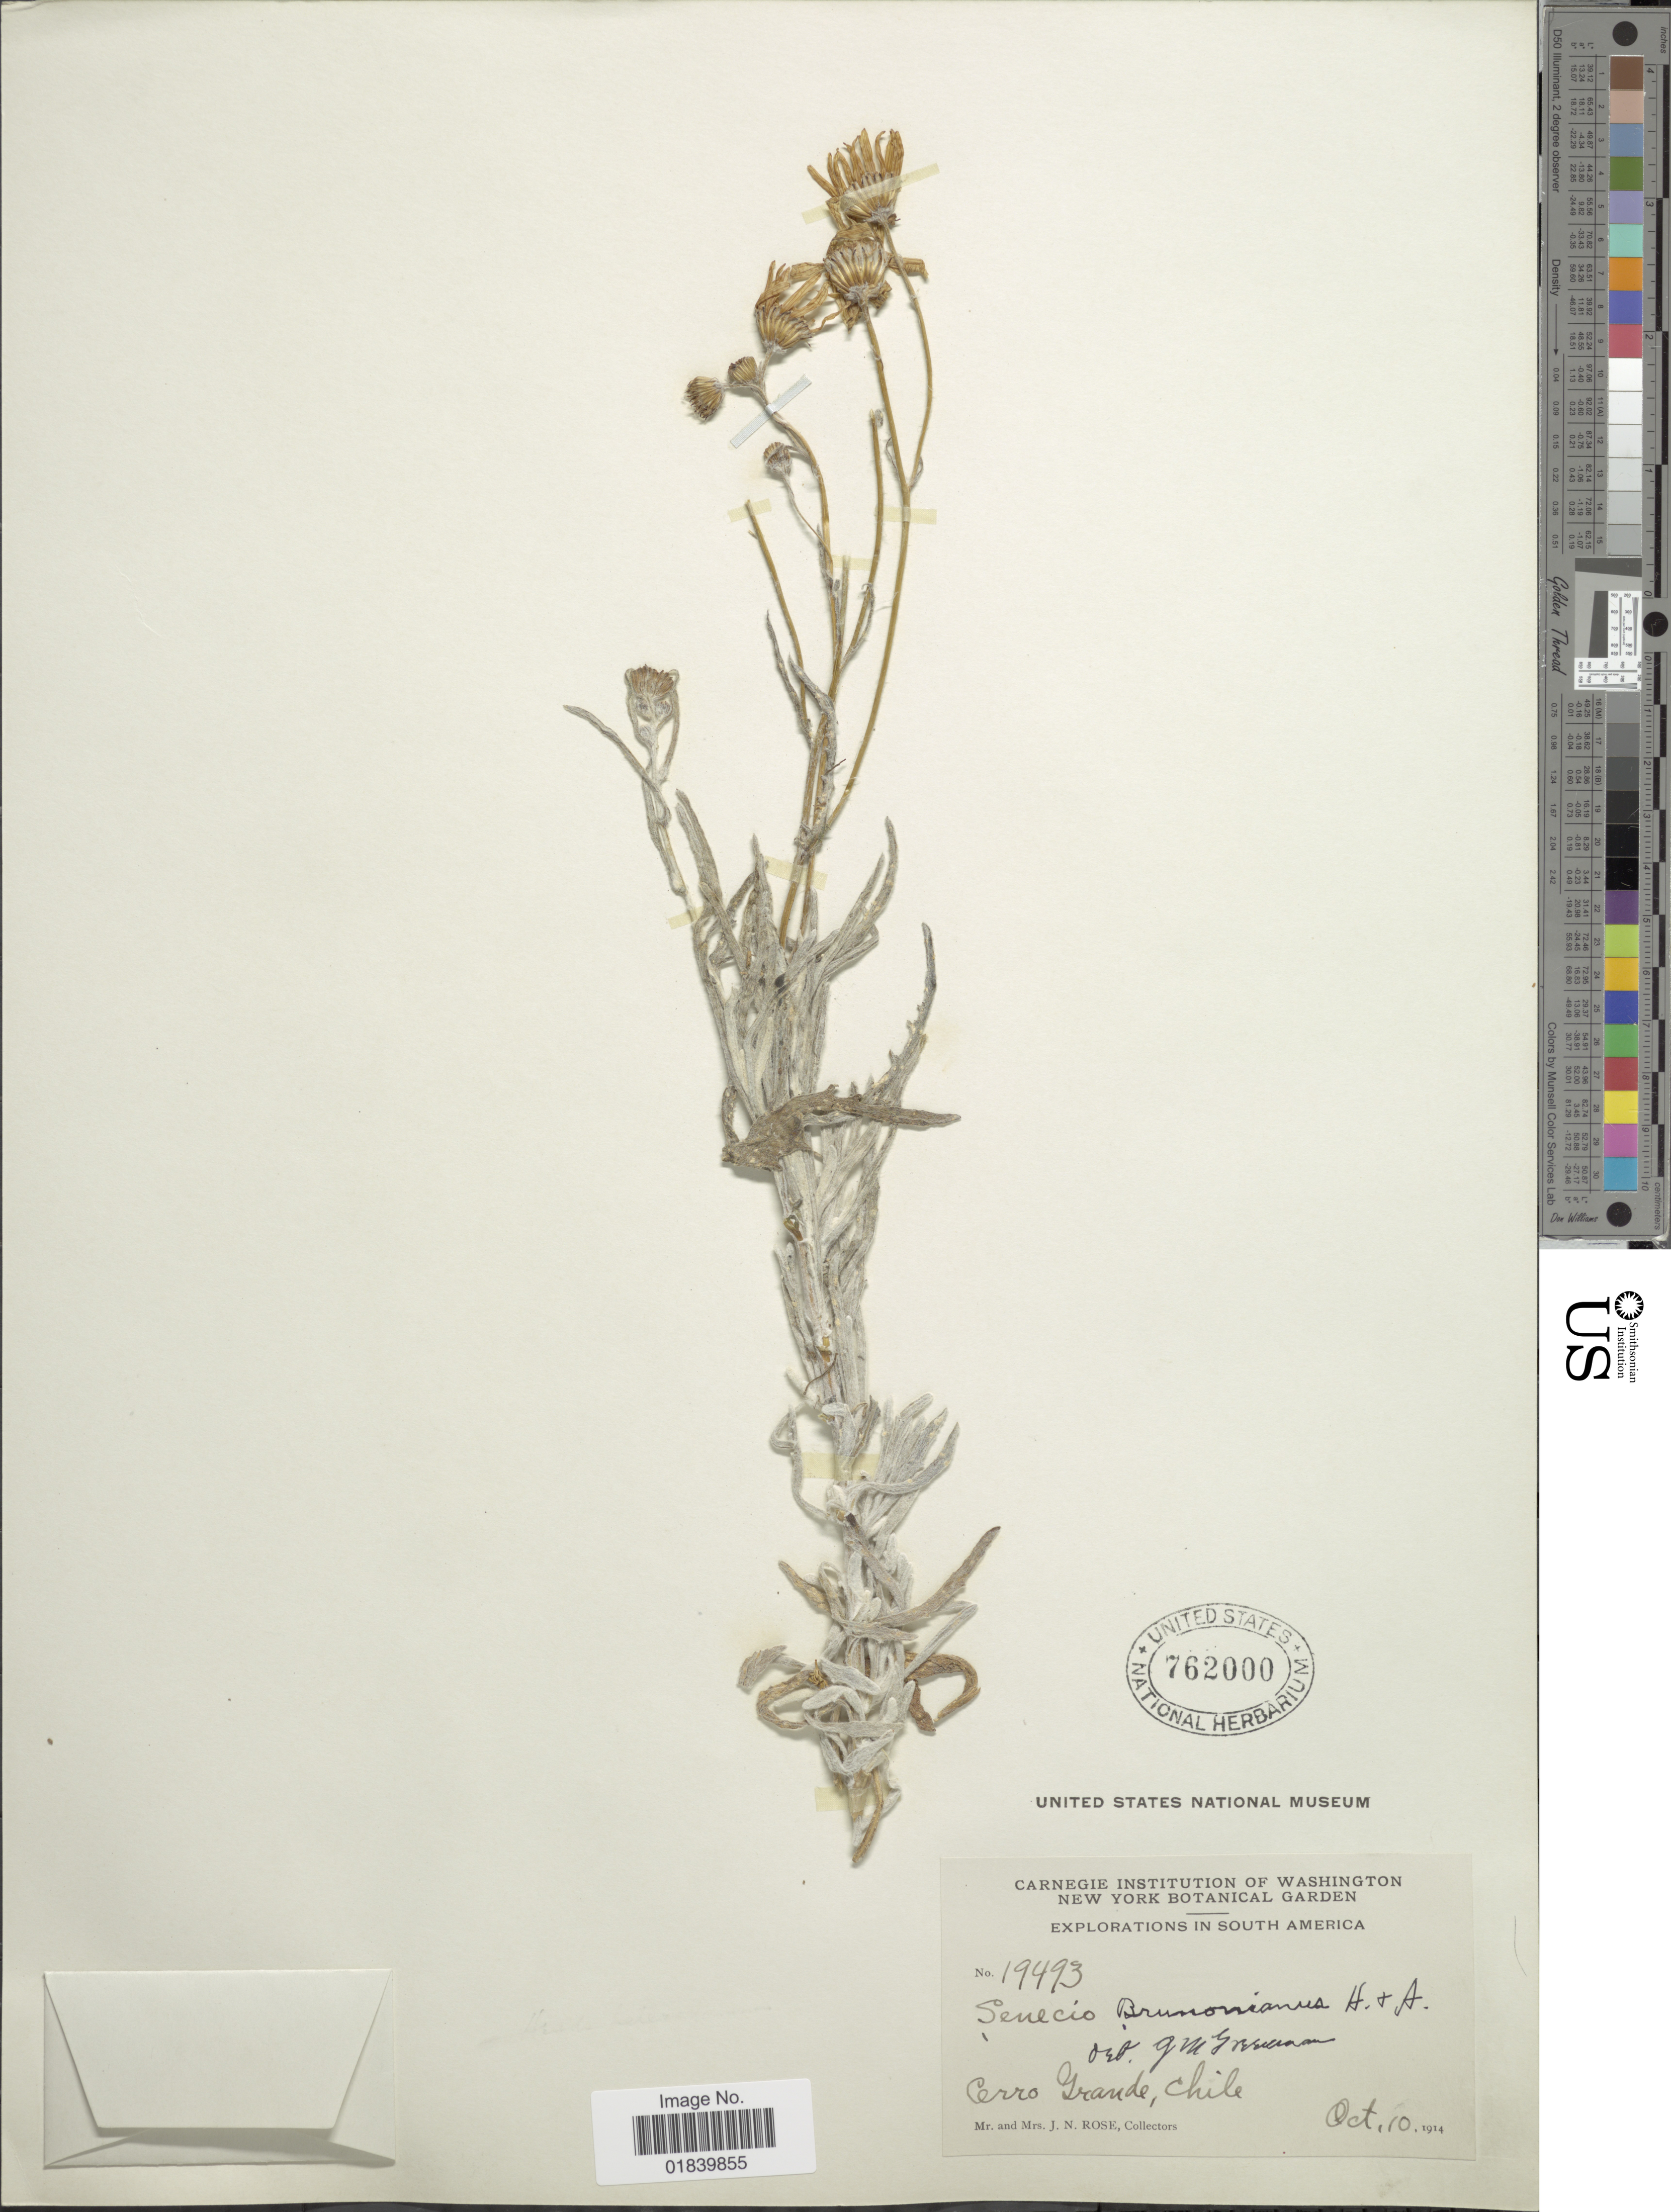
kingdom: Plantae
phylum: Tracheophyta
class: Magnoliopsida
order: Asterales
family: Asteraceae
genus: Senecio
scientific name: Senecio brunonianus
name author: Hook. & Arn.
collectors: J. N. Rose & L. B. Rose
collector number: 19493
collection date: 1914-10-10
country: Chile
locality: Cerro Grande, Chile. South America.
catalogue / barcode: US 762000